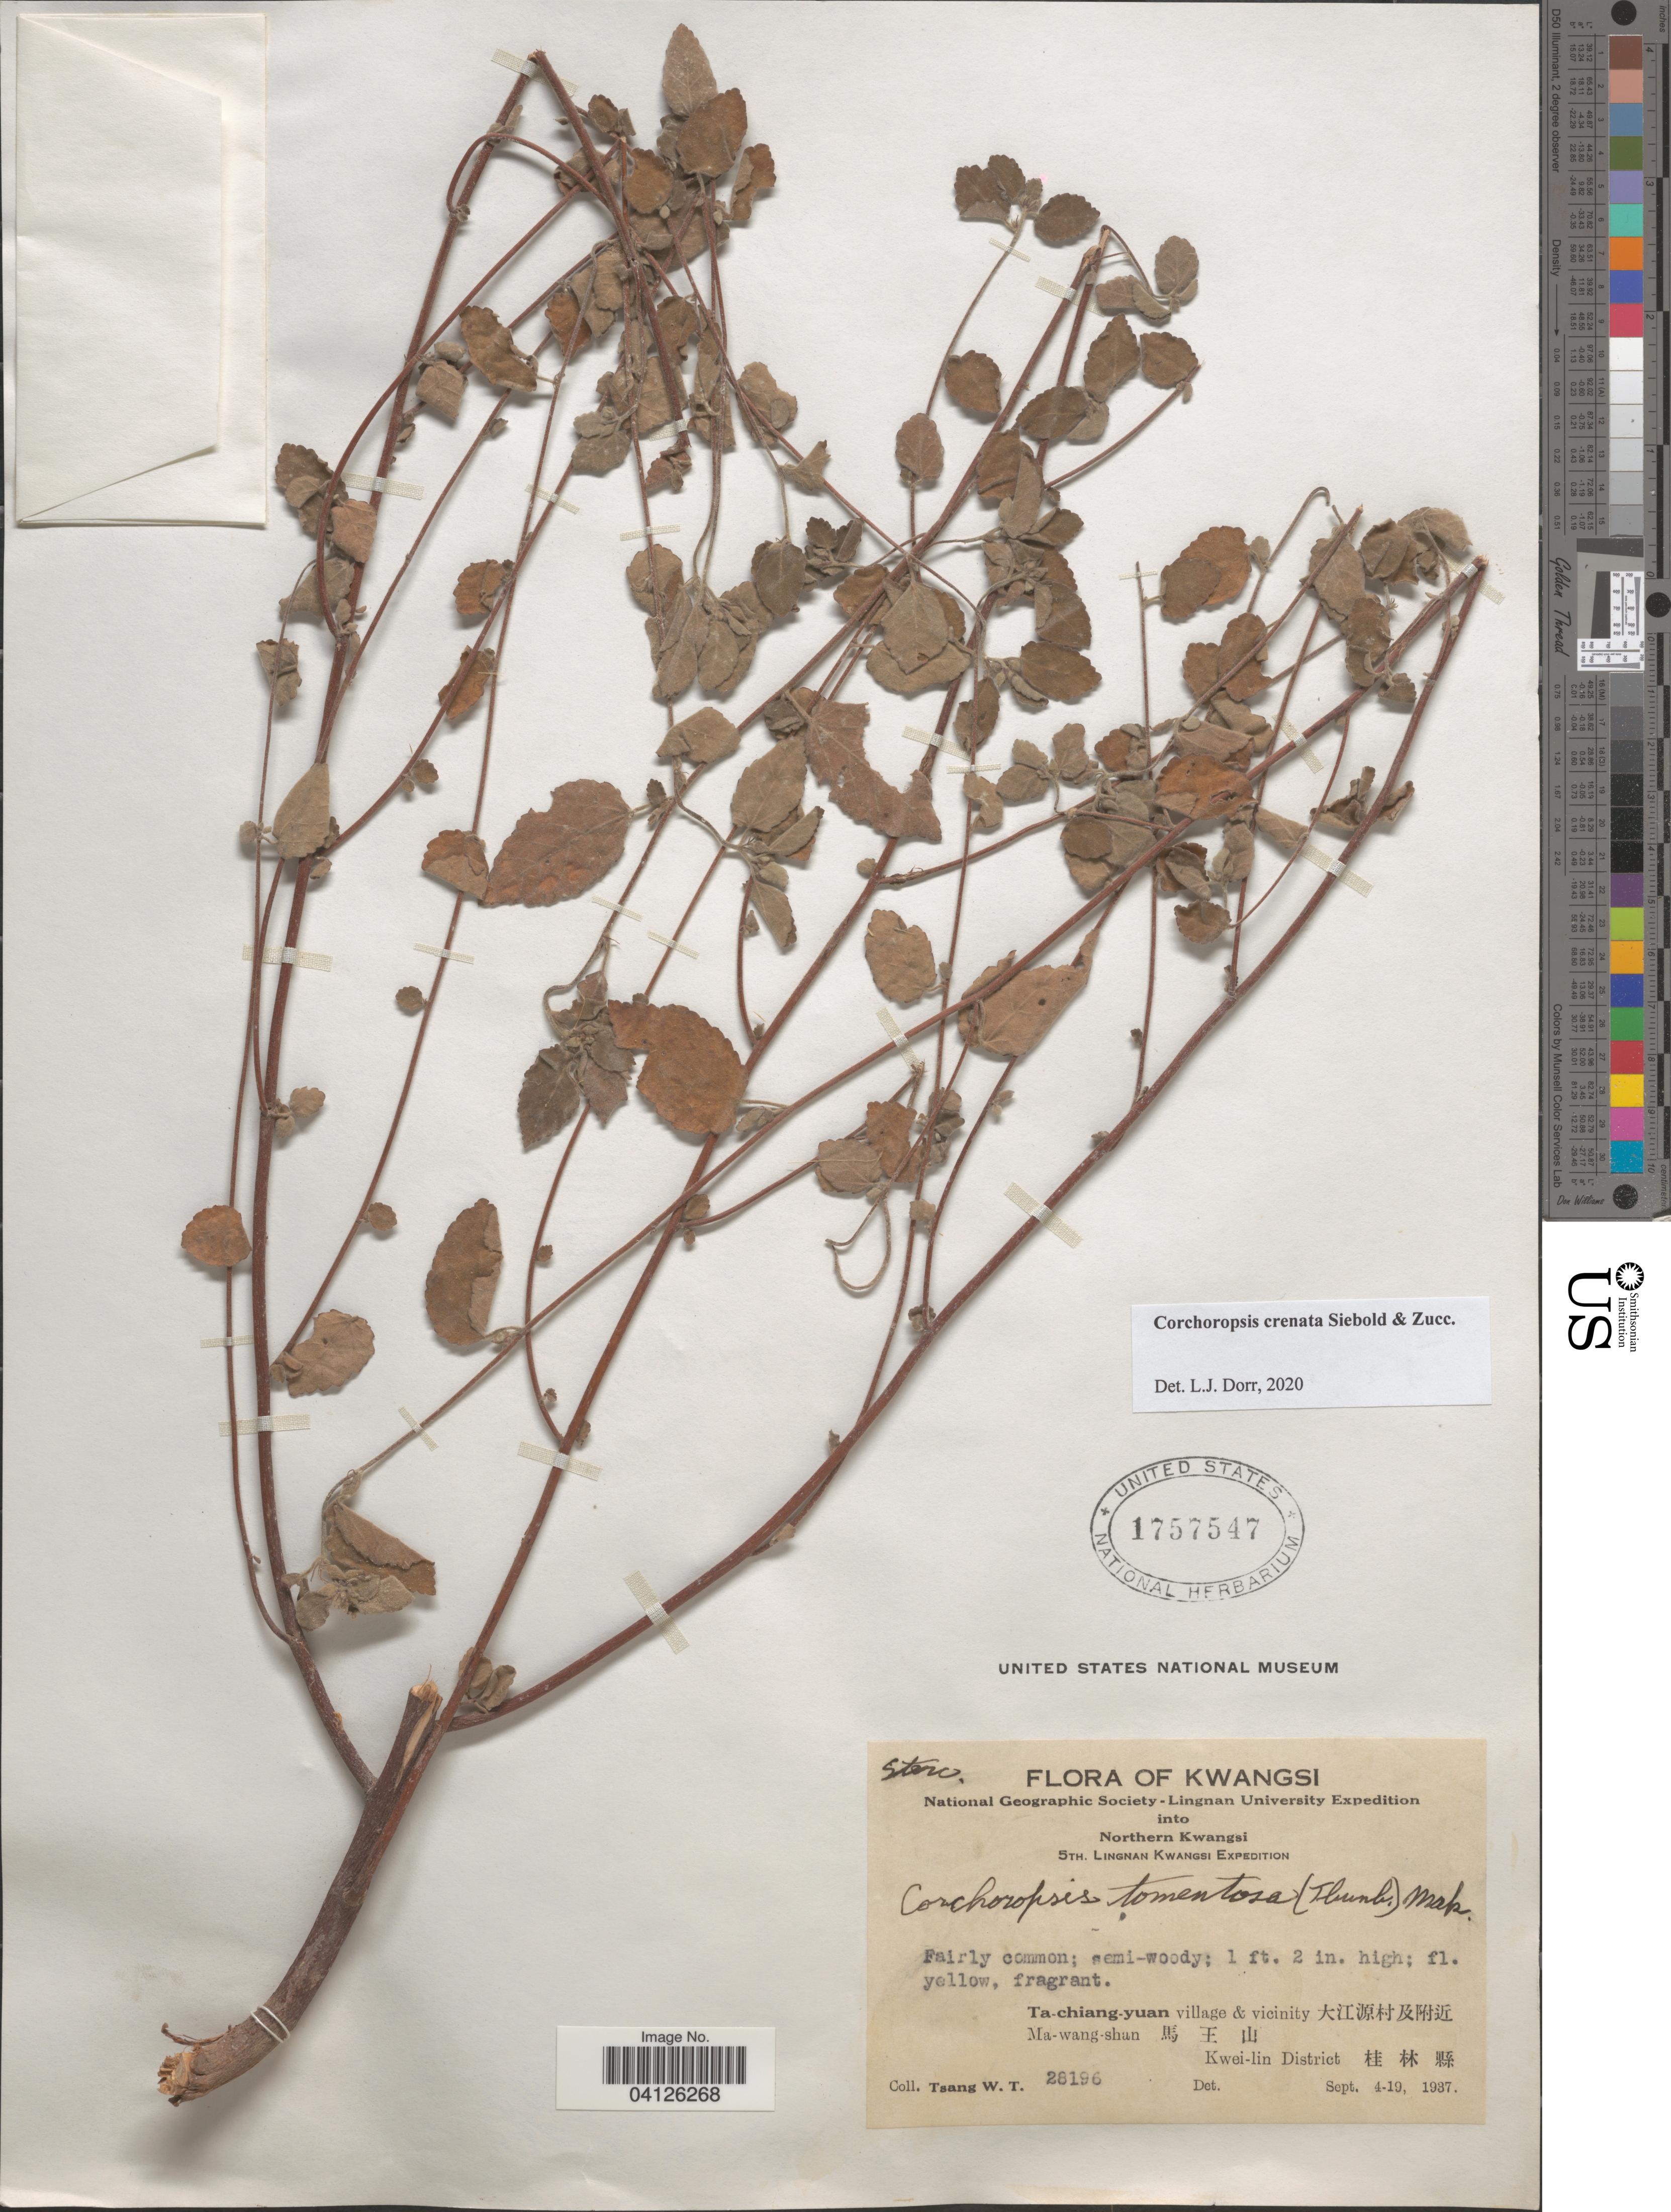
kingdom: Plantae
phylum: Tracheophyta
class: Magnoliopsida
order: Malvales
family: Malvaceae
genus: Corchoropsis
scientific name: Corchoropsis crenata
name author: Siebold & Zucc.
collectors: W. T. Tsang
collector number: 28196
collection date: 1937-09-04/1937-09-19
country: China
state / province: Guangxi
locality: Kwangsi. National Geographic Society-Lingnan University Expedition into Northern Kwangsi. 5th. Lingnan Kwangsi Expedition. Ta-chiang-yuan village & vicinity X. Ma-wang-shan X. Kwei-lin District X.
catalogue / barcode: US 1757547